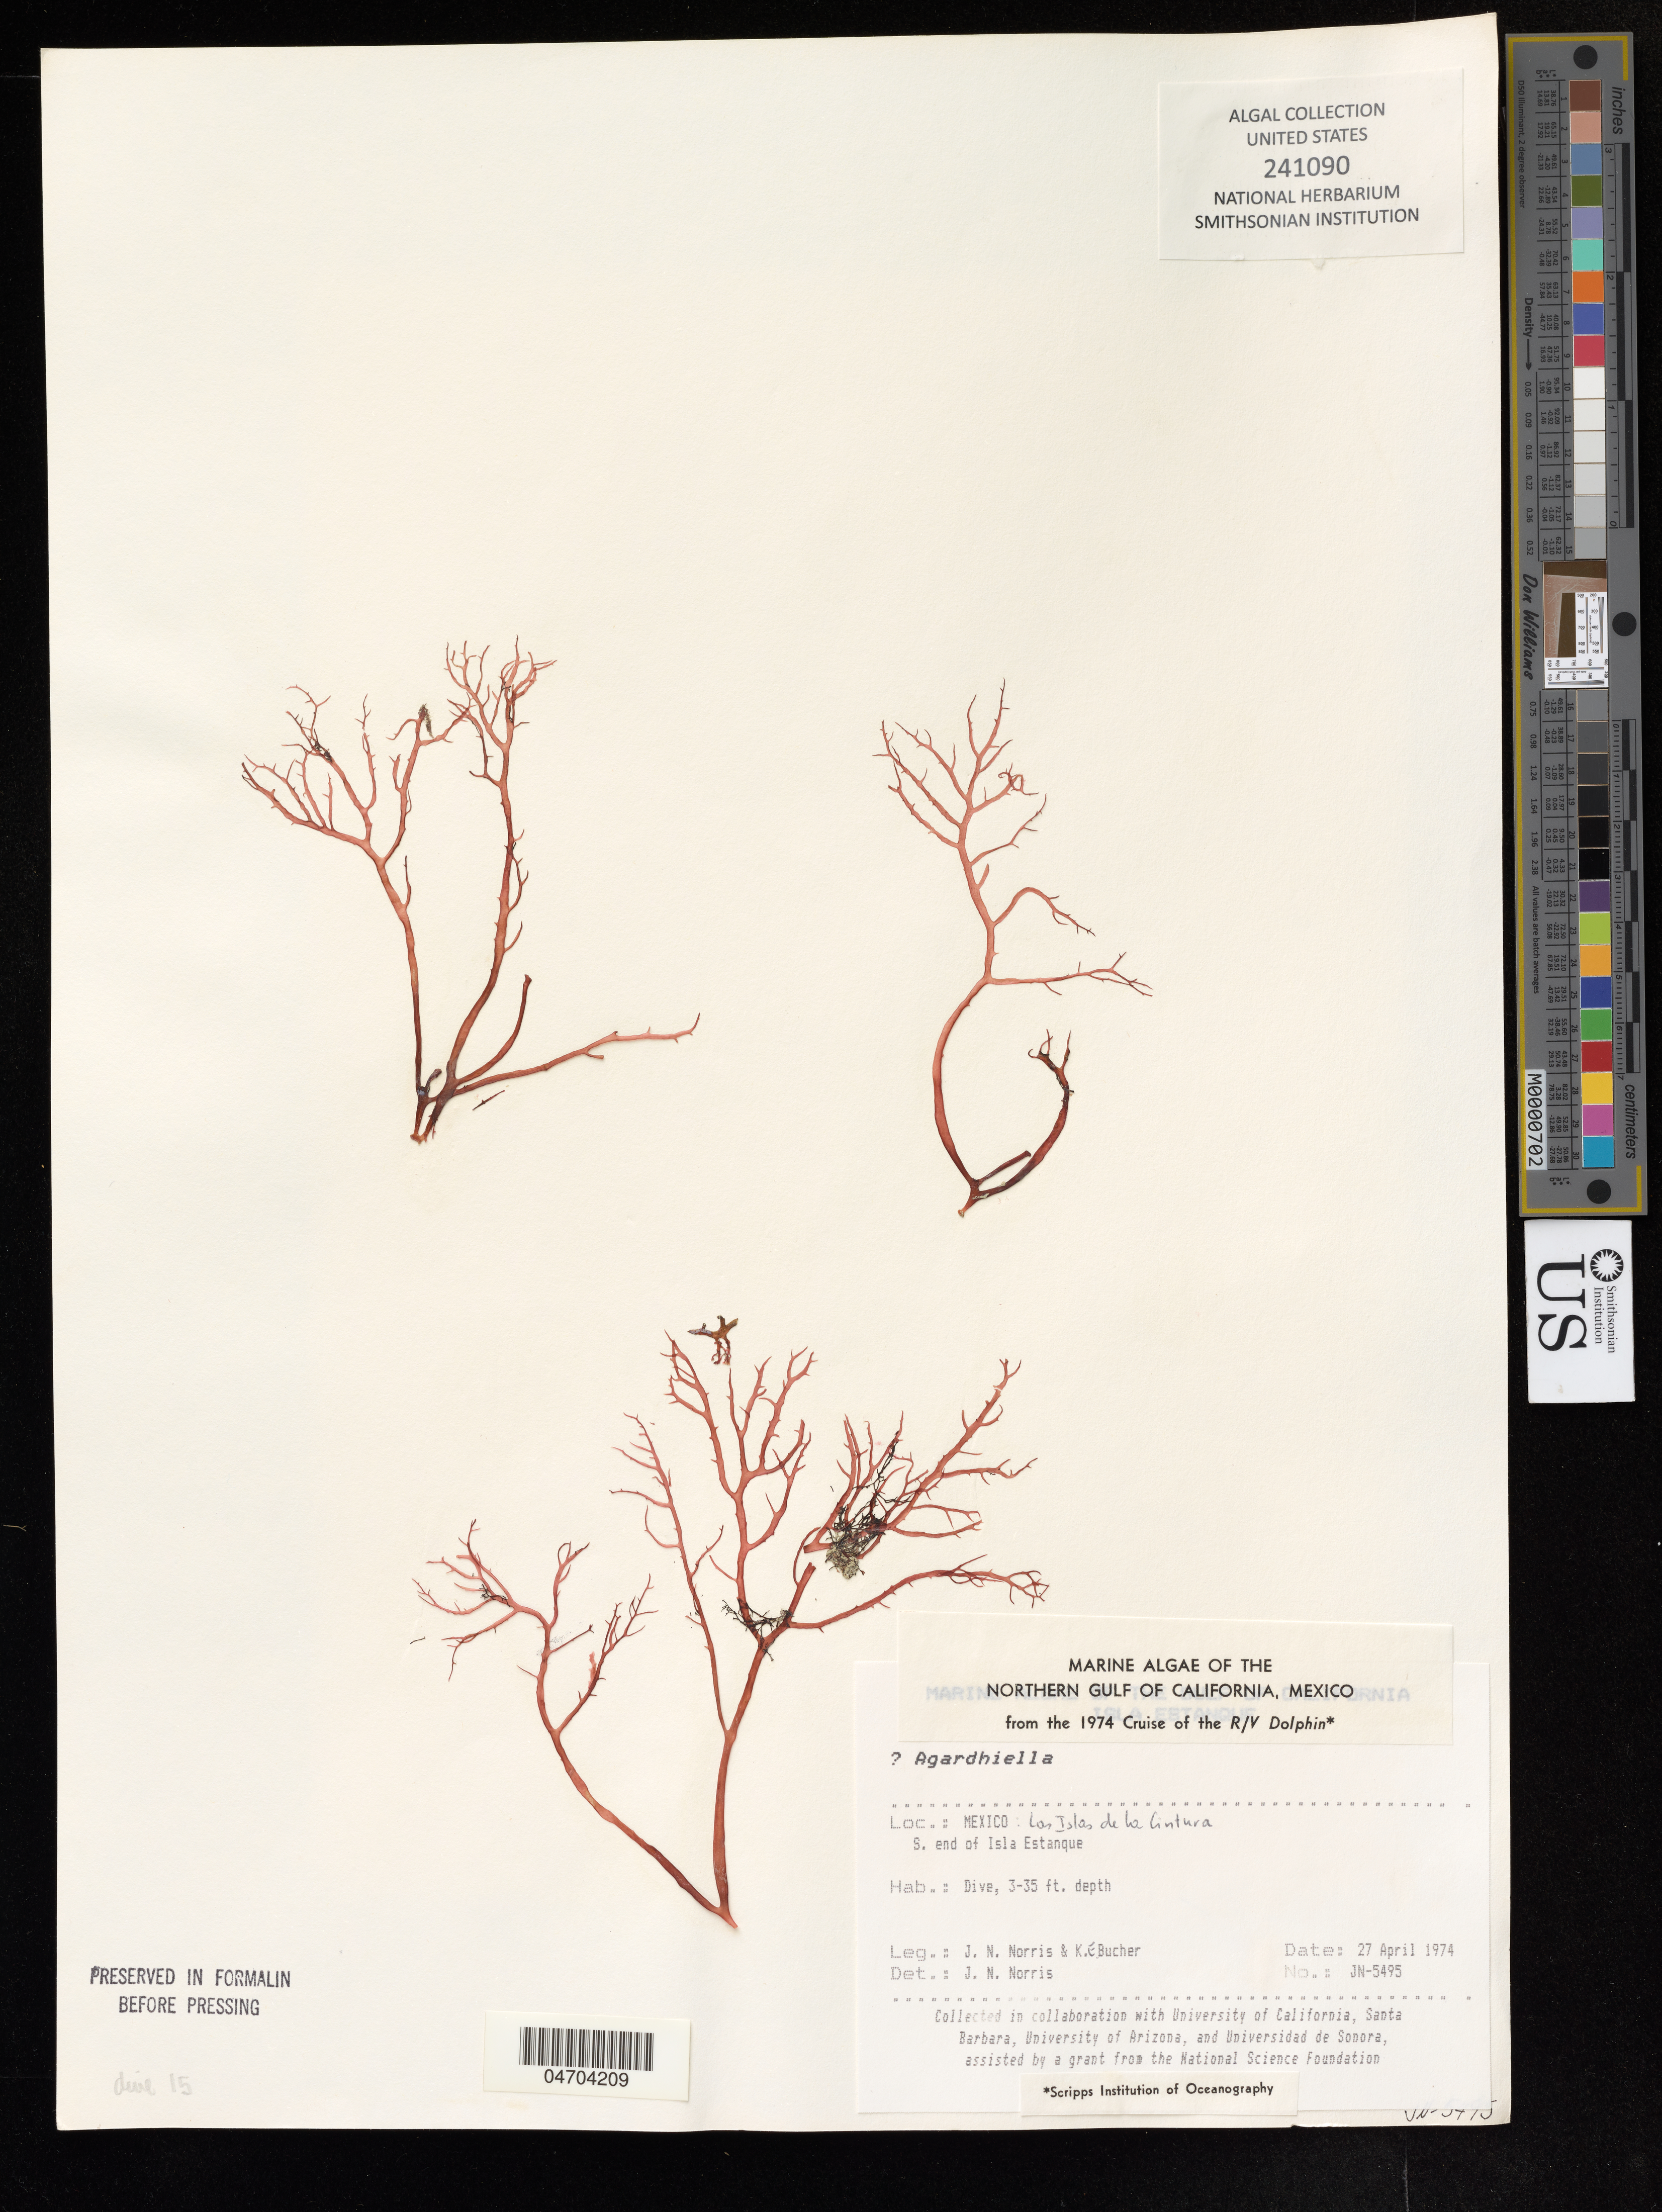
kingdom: Plantae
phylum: Rhodophyta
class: Florideophyceae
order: Gigartinales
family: Solieriaceae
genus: Agardhiella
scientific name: Agardhiella sp.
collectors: J. Norris & K. E. Bucher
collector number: JN-5495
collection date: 1974-04-27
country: Mexico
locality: Northern Gulf of California, Mexico, Islas de la Cintura, S. end of Isla Estanque.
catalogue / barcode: US 241090